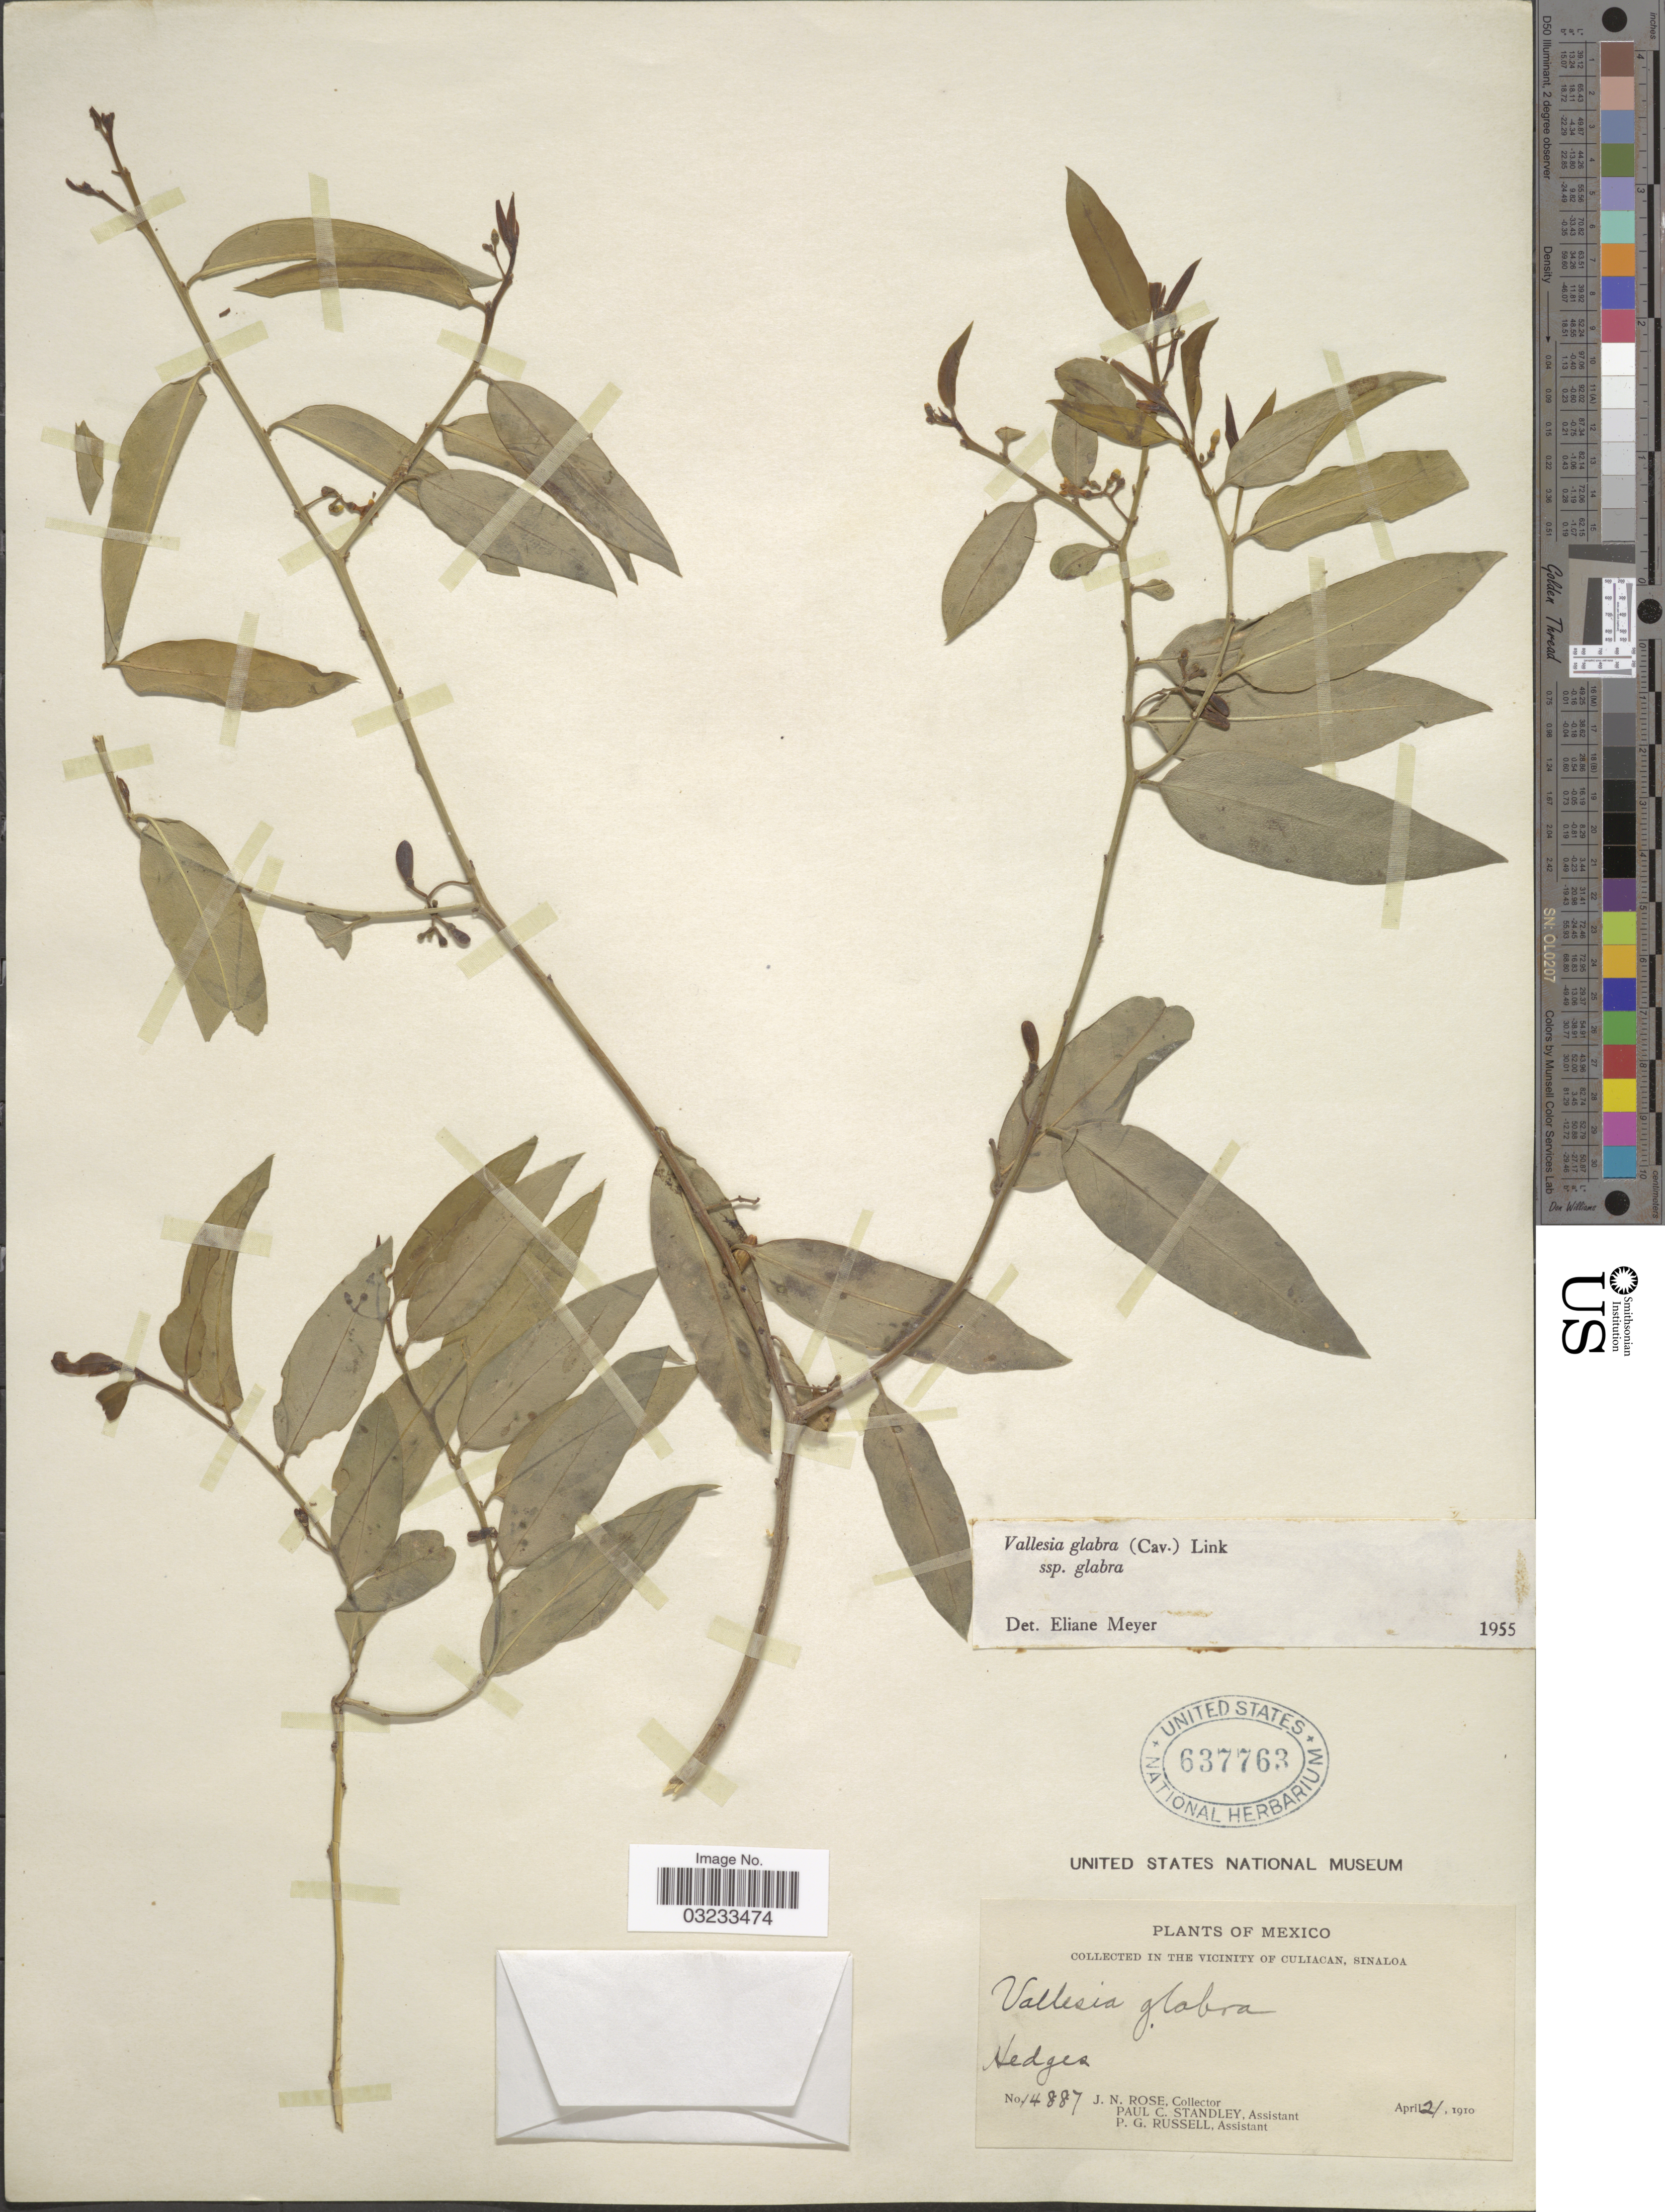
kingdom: Plantae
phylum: Tracheophyta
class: Magnoliopsida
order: Gentianales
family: Apocynaceae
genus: Vallesia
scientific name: Vallesia glabra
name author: (Cav.) Link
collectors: J. N. Rose, P. C. Standley & P. G. Russell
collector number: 14887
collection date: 1910-04-21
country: Mexico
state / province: Sinaloa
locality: In The Vicinity of Culiacan, Sinaloa, Hedges.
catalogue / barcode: US 637763